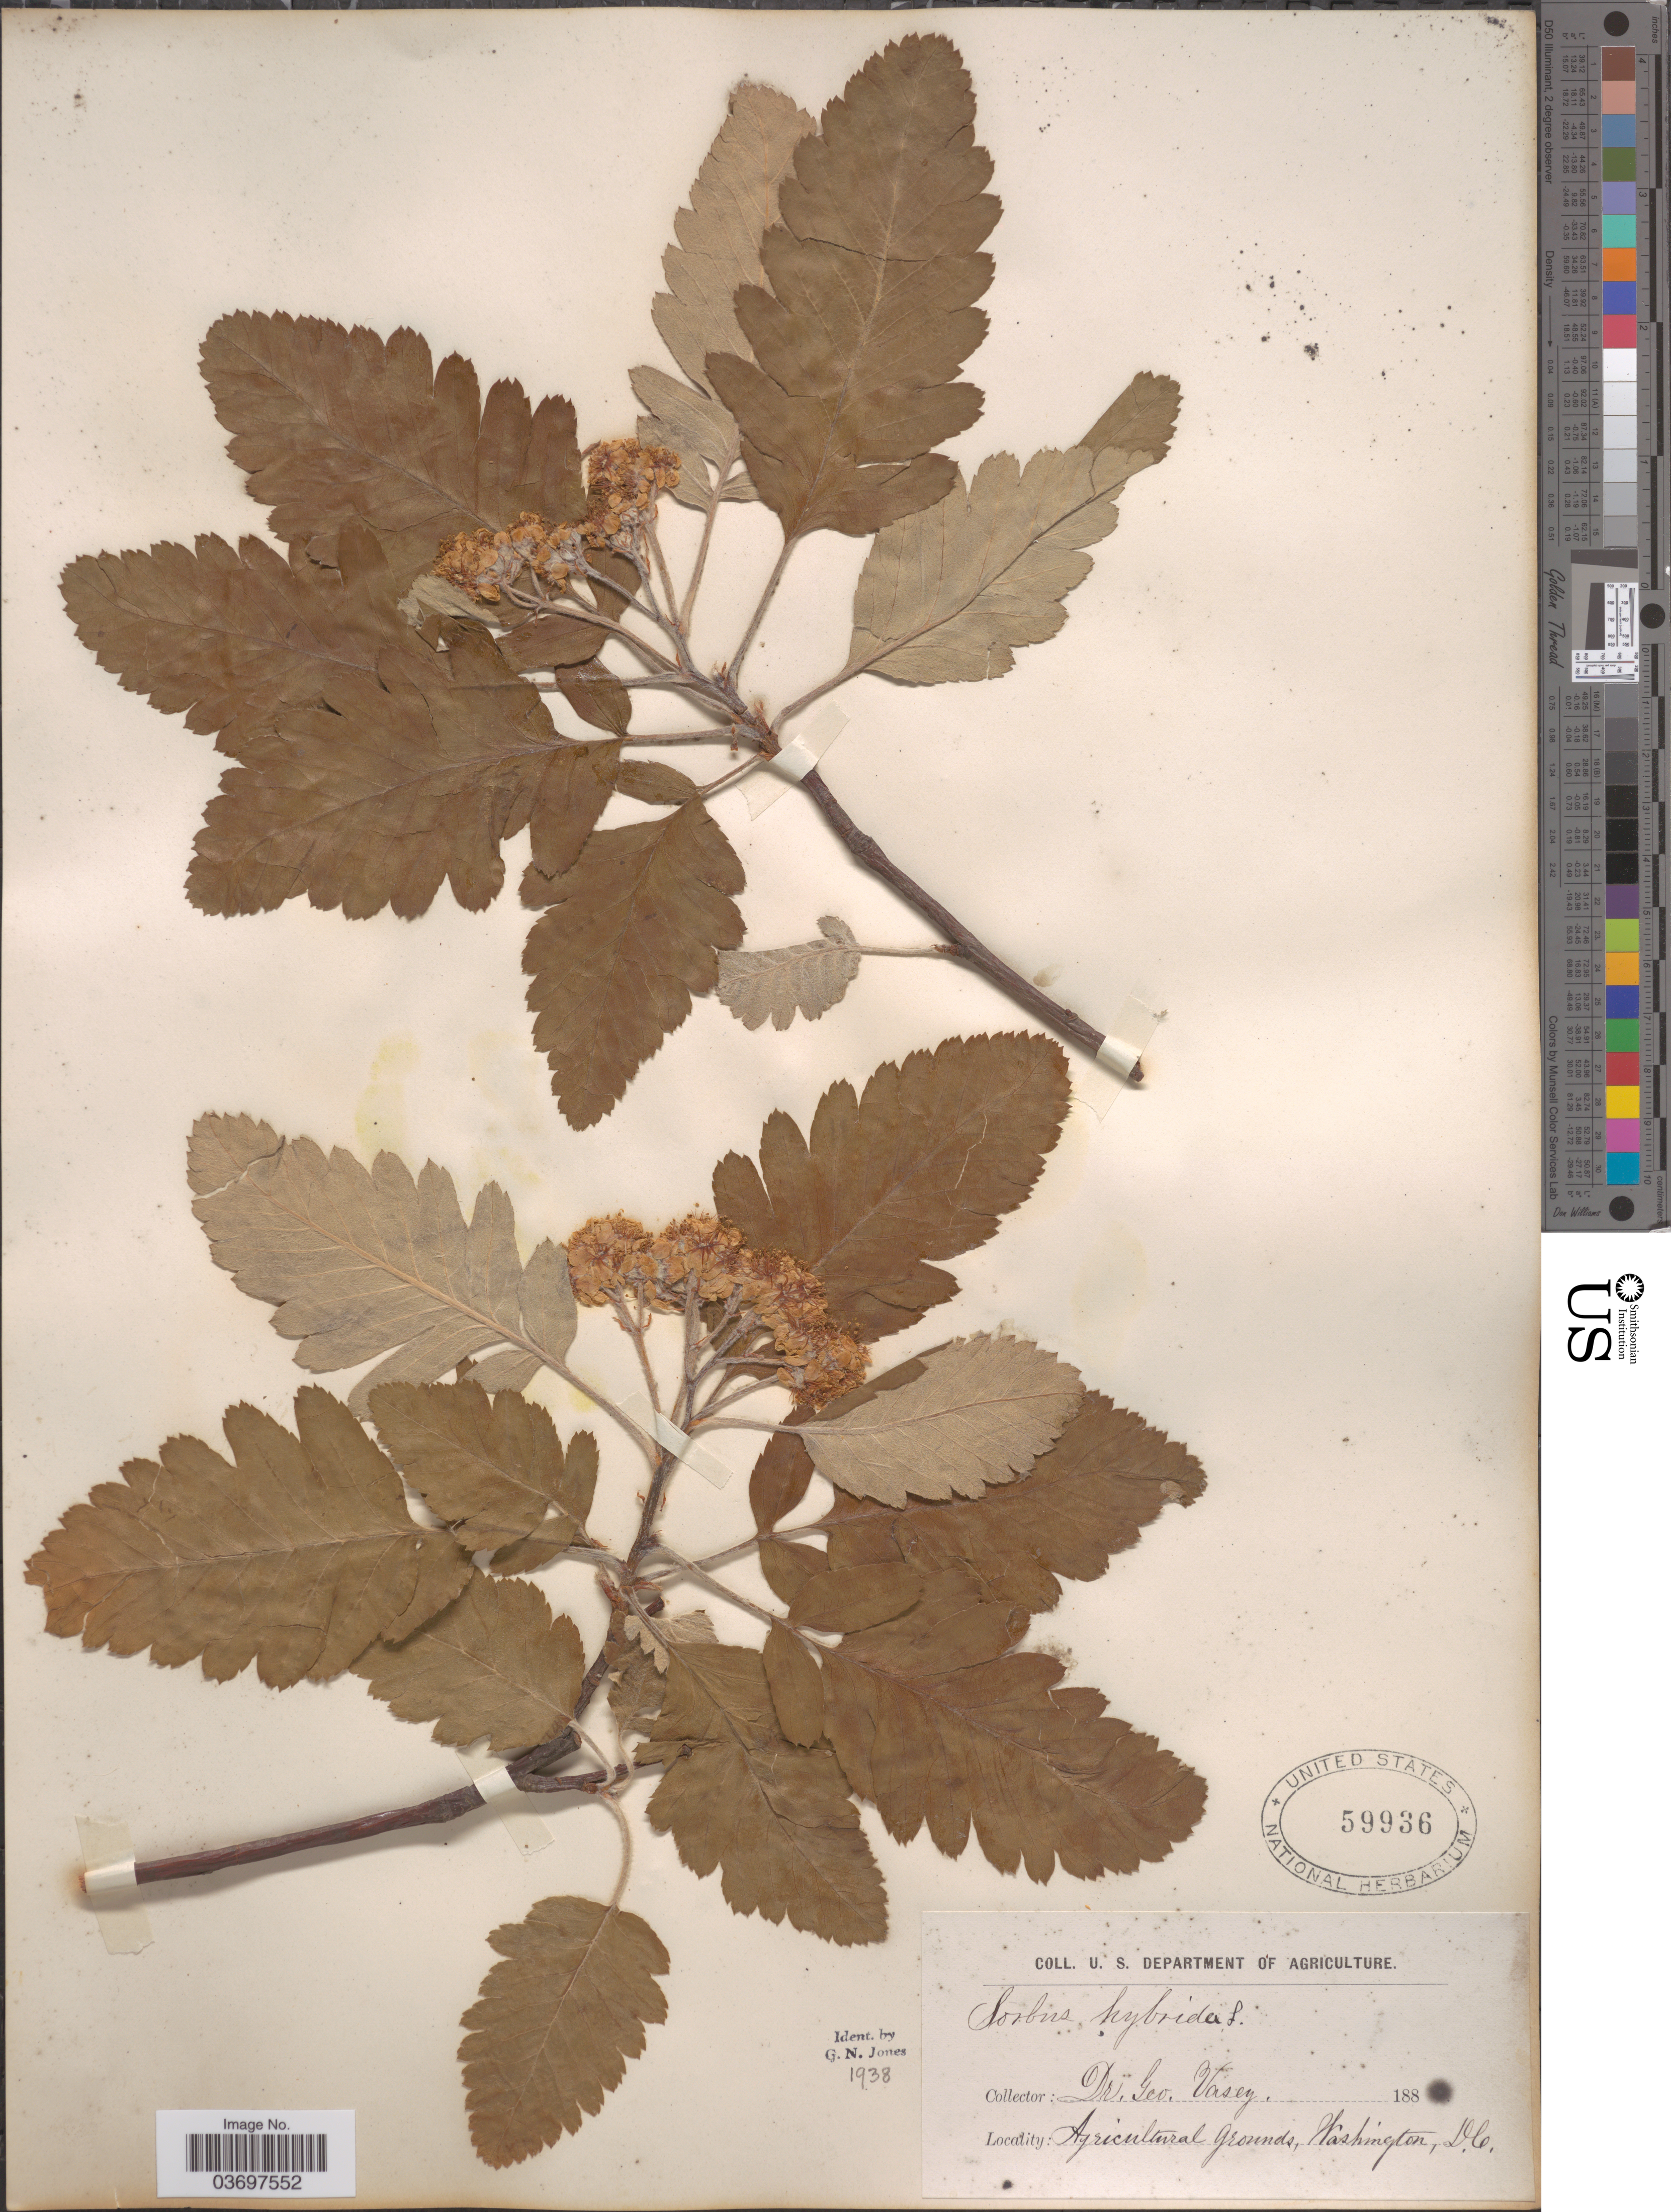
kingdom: Plantae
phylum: Tracheophyta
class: Magnoliopsida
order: Rosales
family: Rosaceae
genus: Sorbus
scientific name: Sorbus hybrida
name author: L.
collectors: G. R. Vasey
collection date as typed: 188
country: United States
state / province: District of Columbia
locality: Agricultural Grounds, Washington, D.C.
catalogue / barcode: US 59936